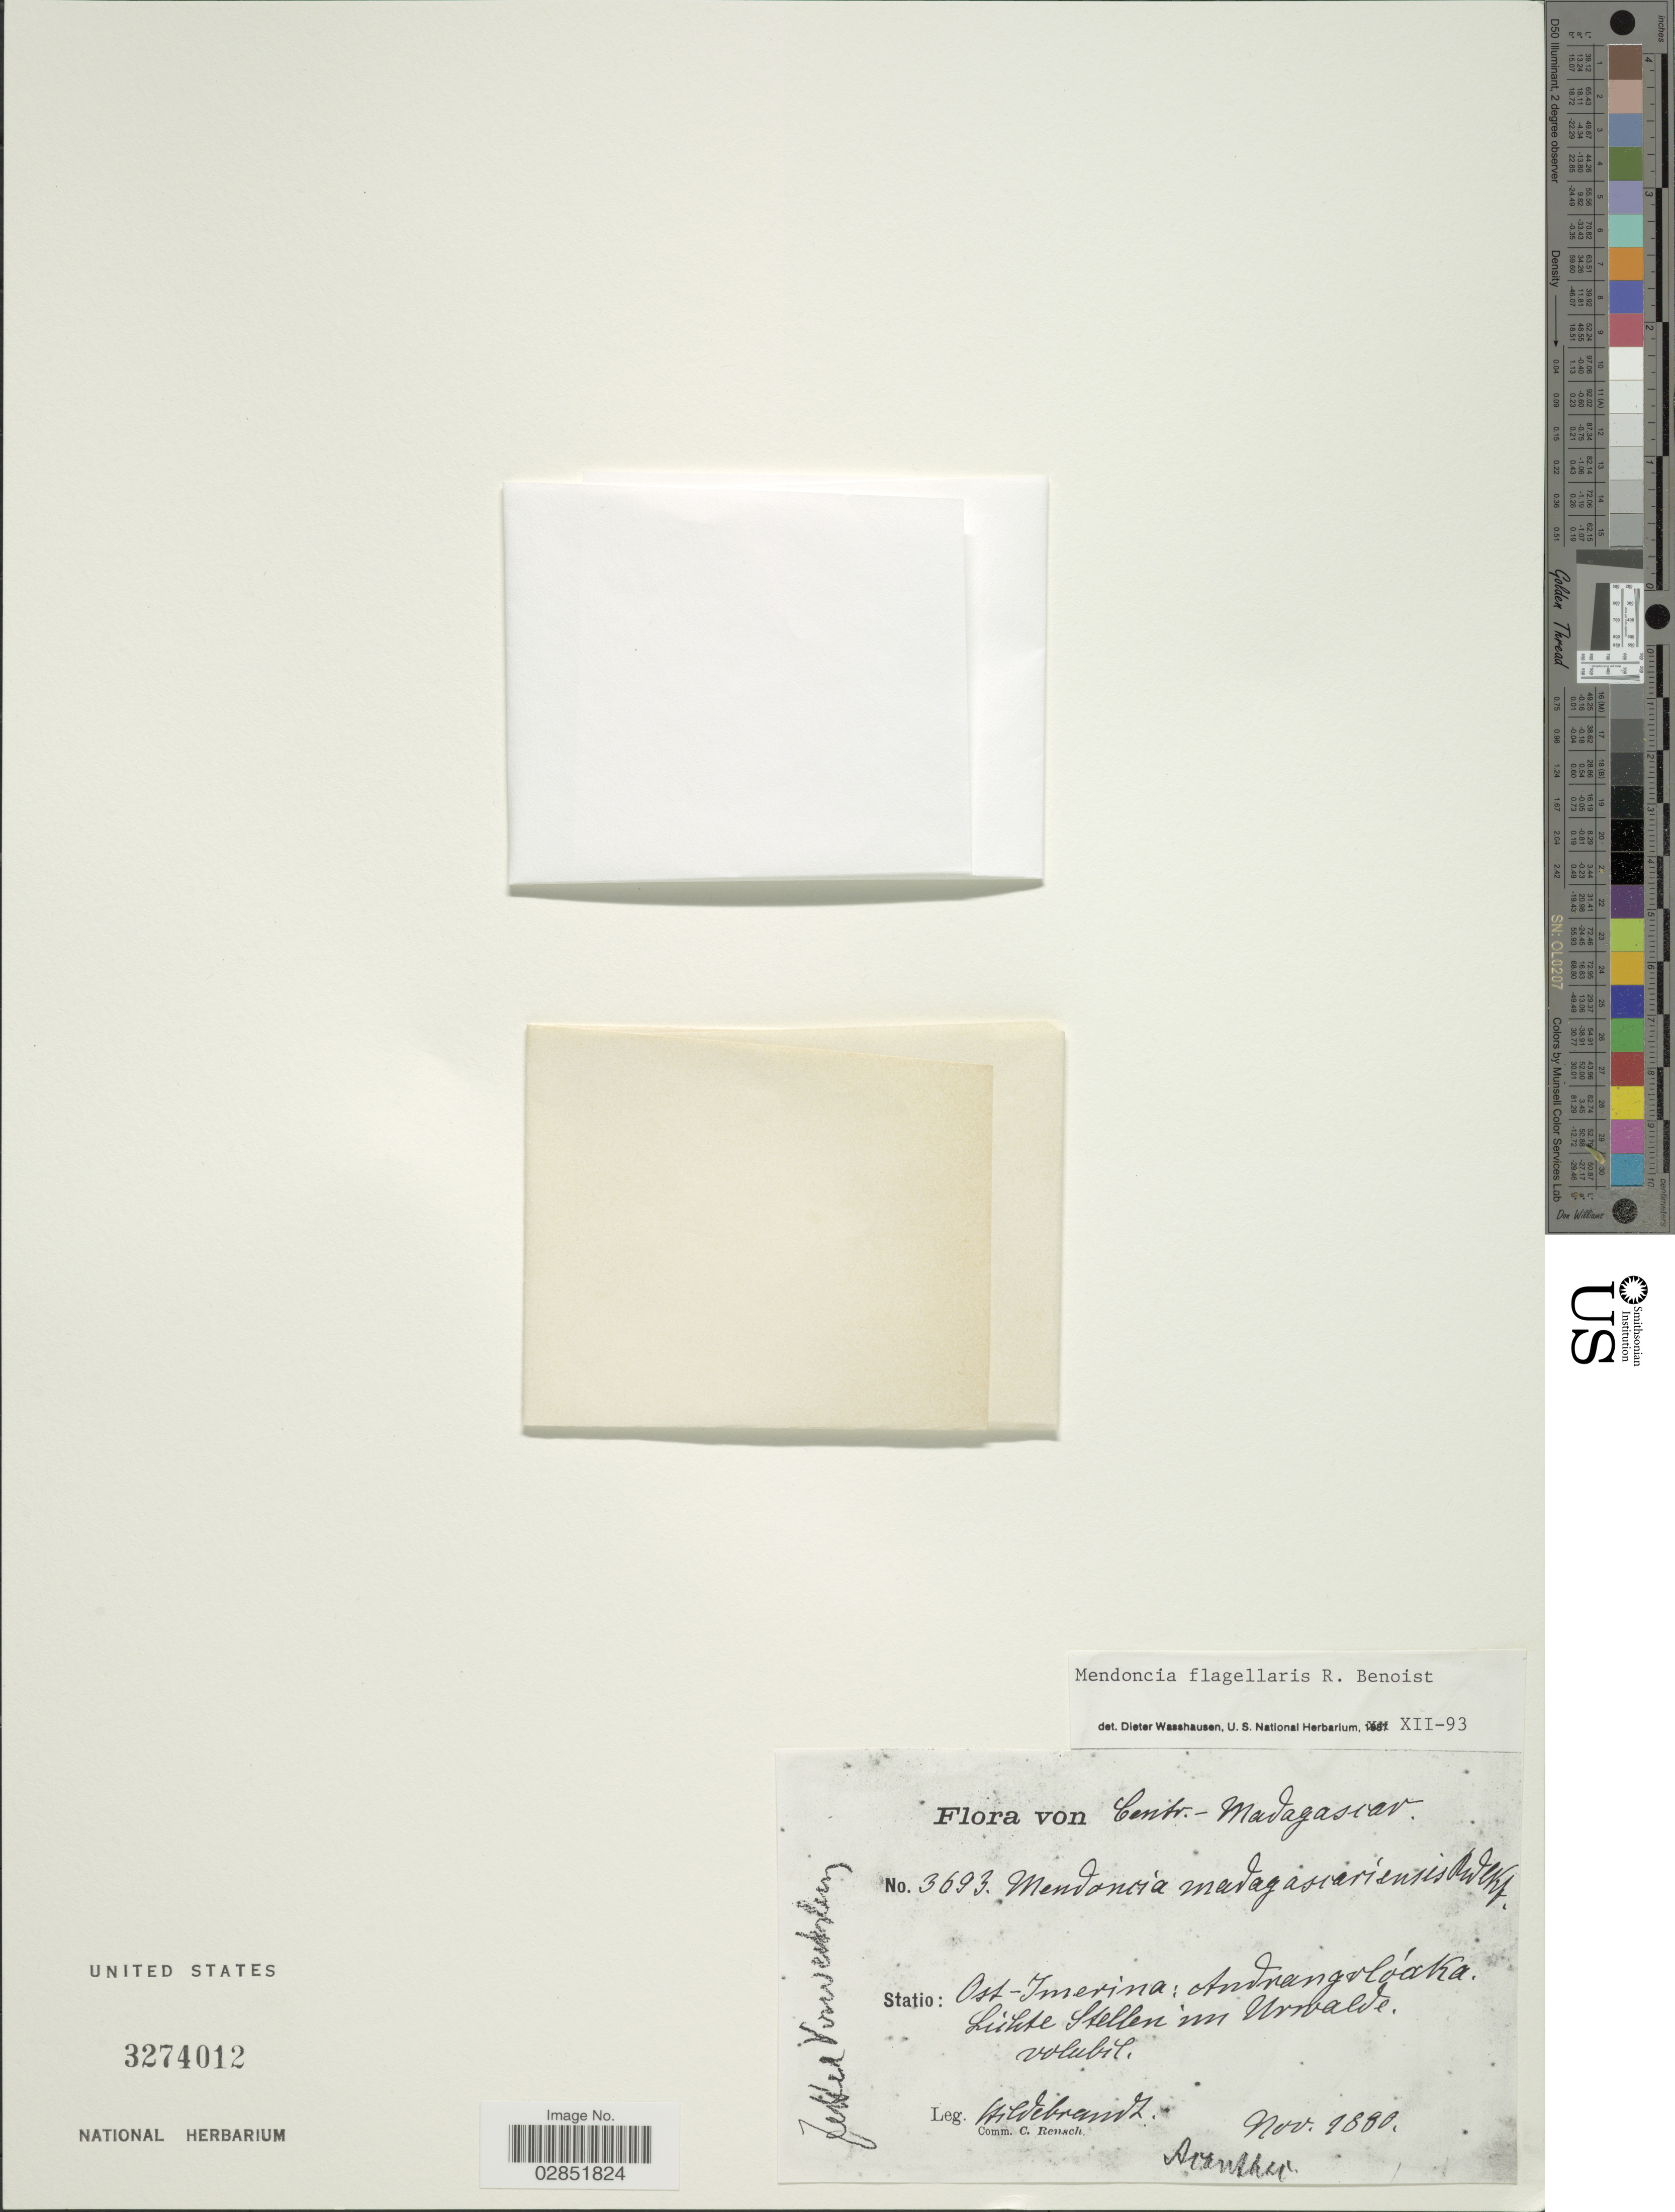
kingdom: Plantae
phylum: Tracheophyta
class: Magnoliopsida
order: Lamiales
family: Acanthaceae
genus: Mendoncia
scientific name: Mendoncia flagellaris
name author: (Baker) Benoist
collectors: J. Hildebrandt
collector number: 3693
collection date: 1880-11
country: Madagascar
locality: Centr.-Madagascar. Ost-Imerina: Andrangolóaka. Lühte Stellen im Urwalde.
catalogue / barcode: US 3274012